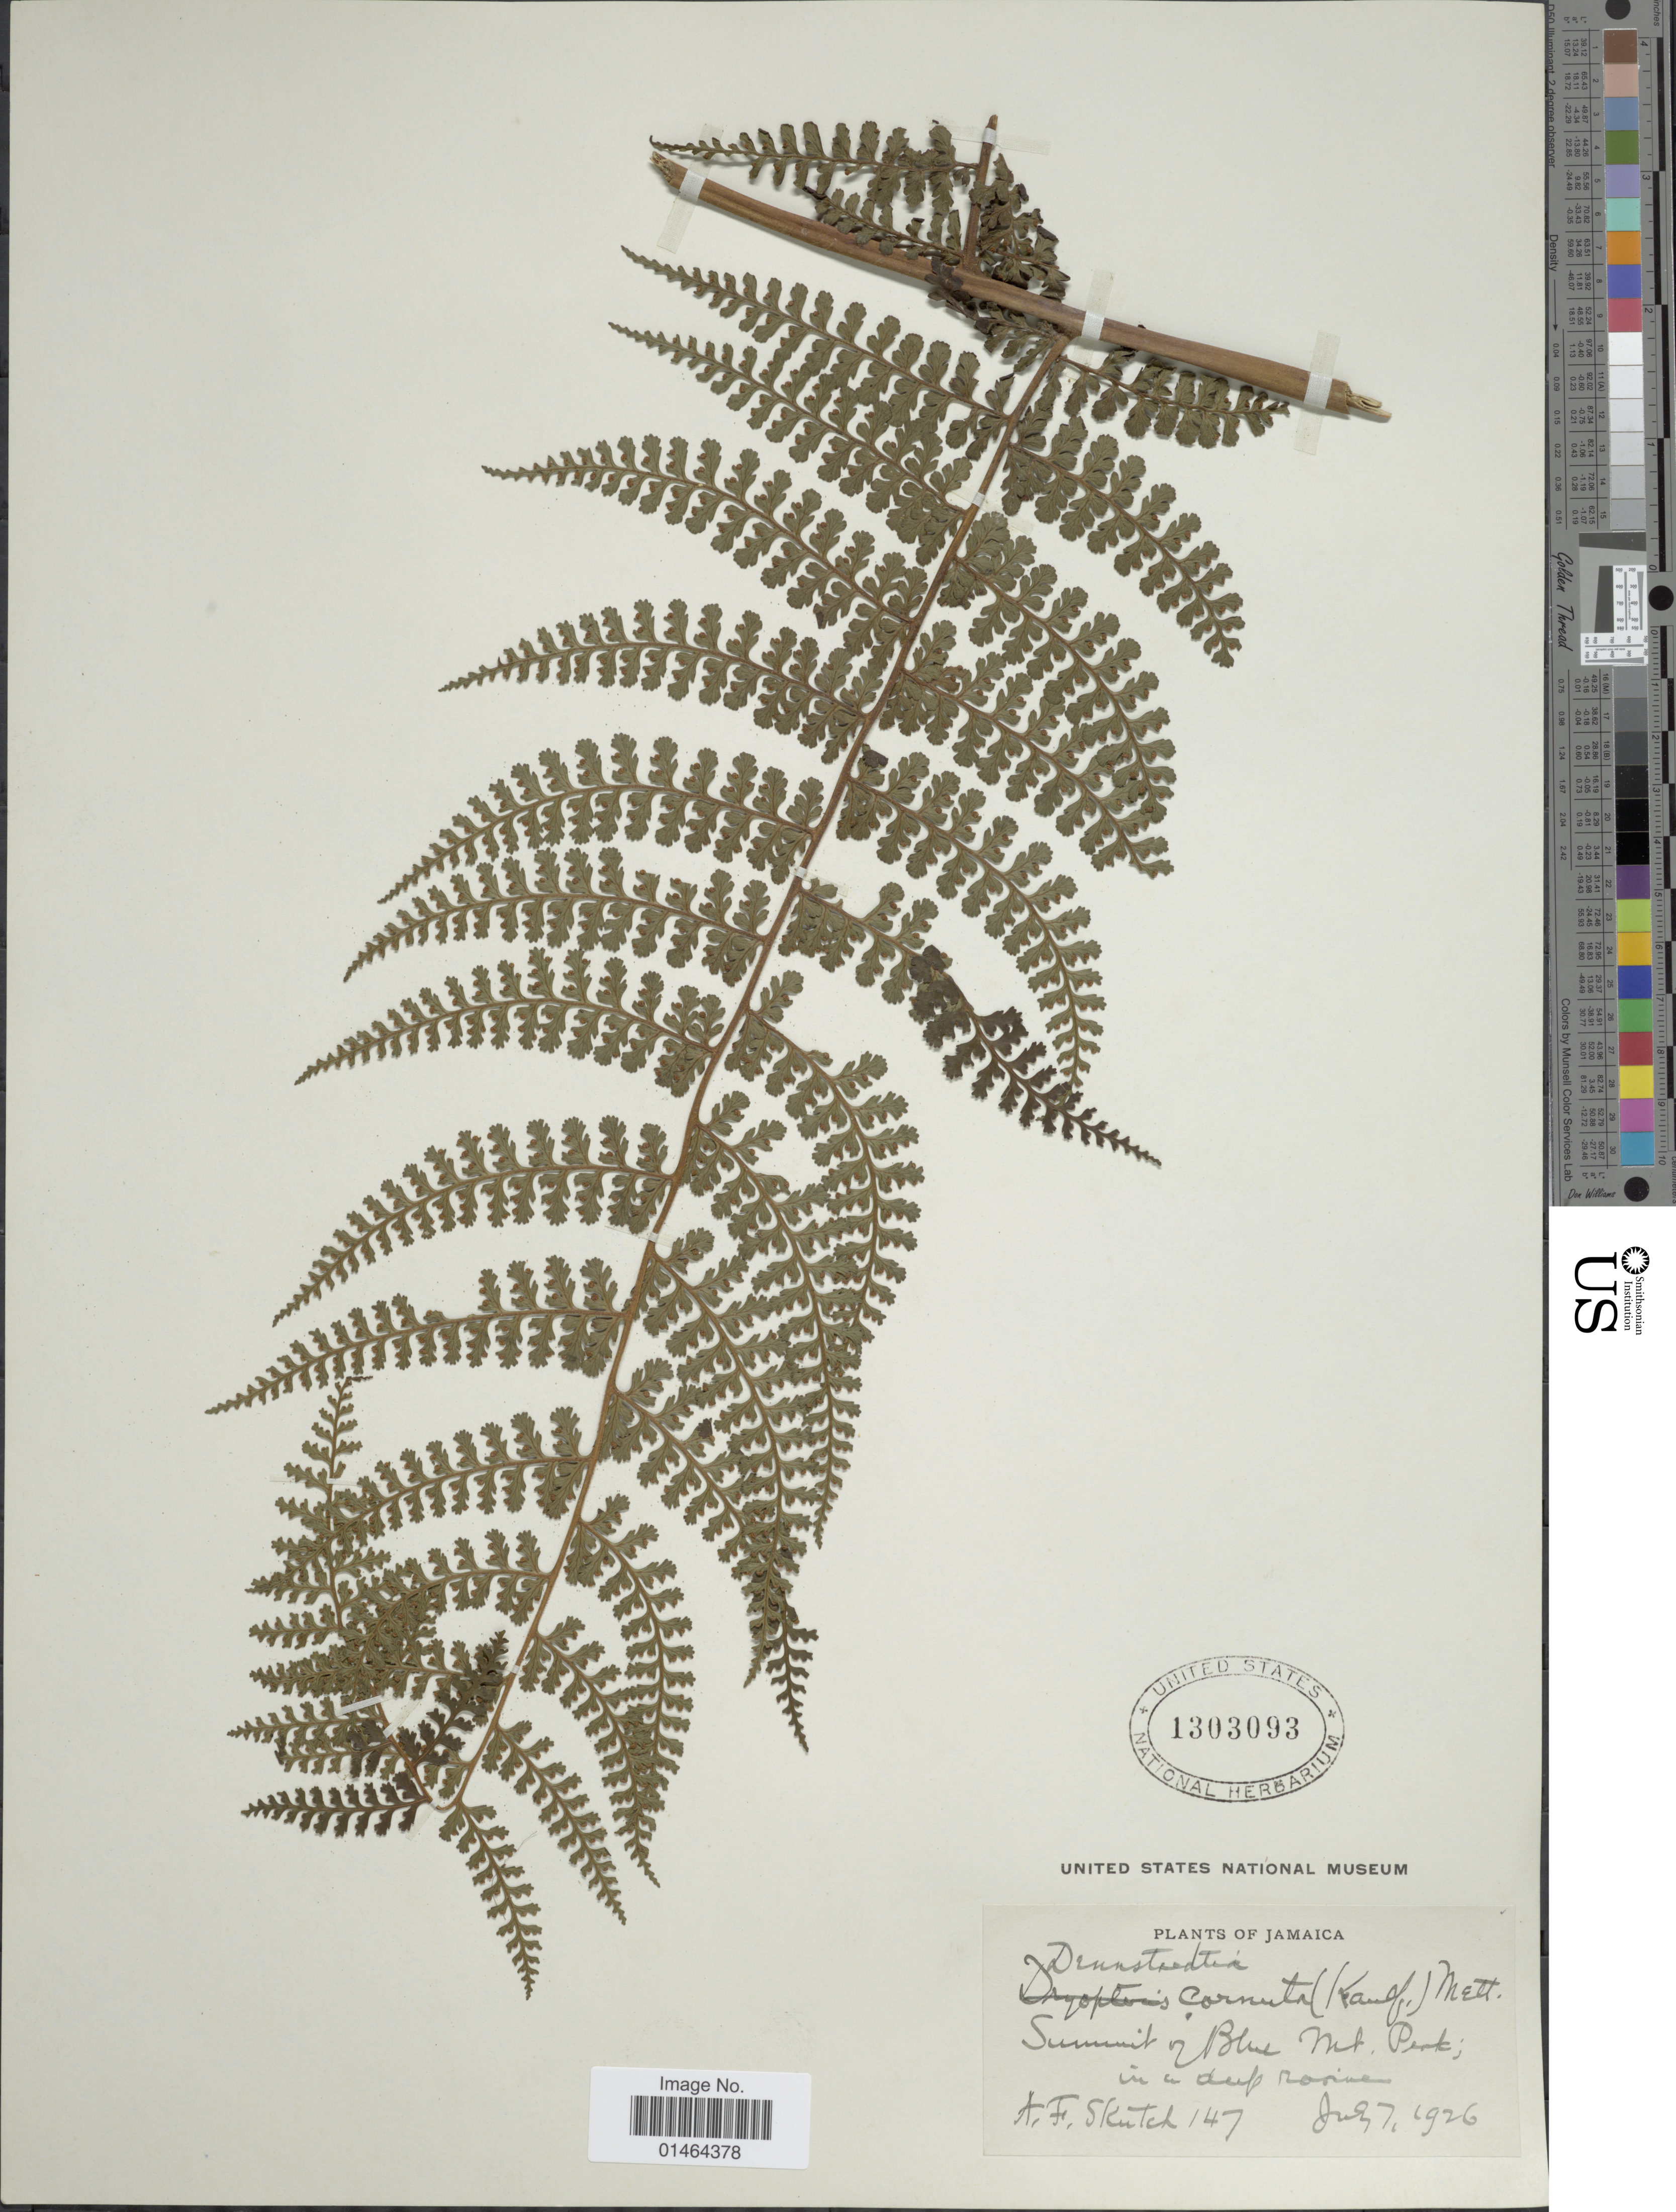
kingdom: Plantae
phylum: Tracheophyta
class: Polypodiopsida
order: Polypodiales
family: Dennstaedtiaceae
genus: Dennstaedtia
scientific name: Dennstaedtia cornuta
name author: (Kaulf.) Mett.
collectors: A. F. Skutch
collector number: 147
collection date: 1926-07-07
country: Jamaica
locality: Summit of Blue Mt. Peak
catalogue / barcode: US 1303093